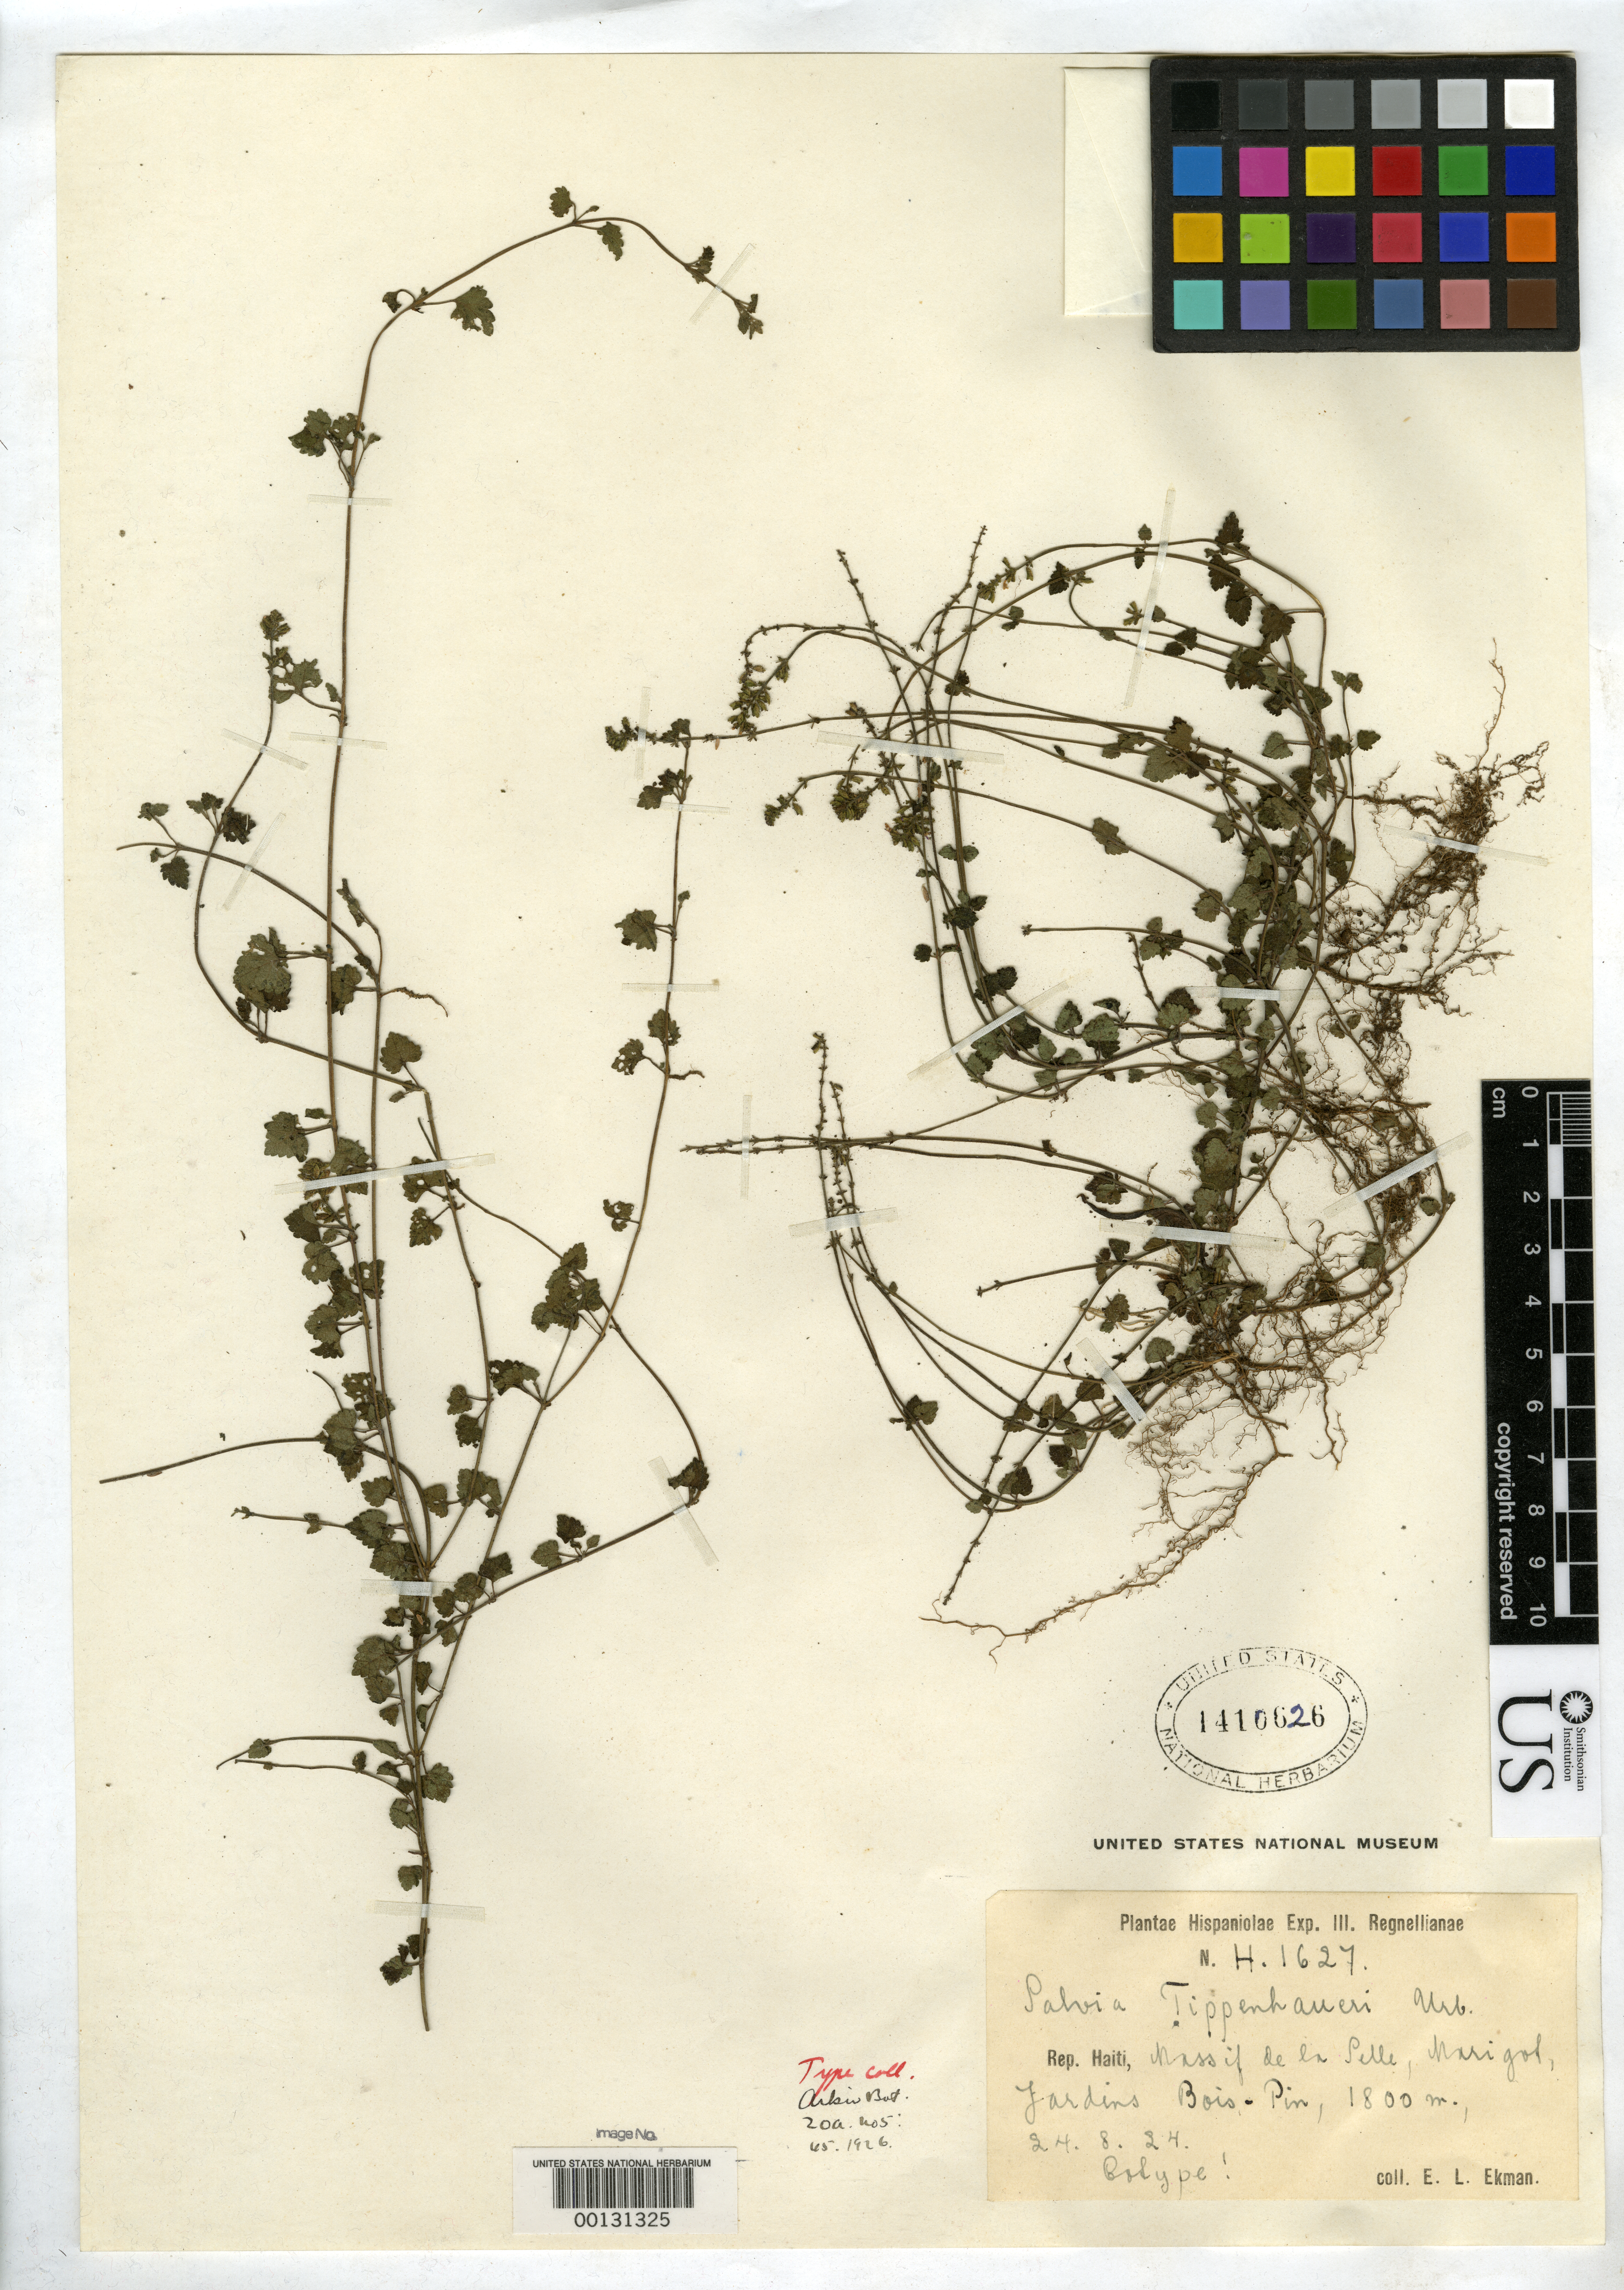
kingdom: Plantae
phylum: Tracheophyta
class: Magnoliopsida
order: Lamiales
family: Lamiaceae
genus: Salvia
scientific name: Salvia tippenhaueri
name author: Urb.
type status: Isotype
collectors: E. L. Ekman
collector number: H1627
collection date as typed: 24 Aug 1924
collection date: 1924-08-24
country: Haiti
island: Hispaniola Island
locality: Massif de La Selle, jardins bois pin.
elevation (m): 1900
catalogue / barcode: US 1410626